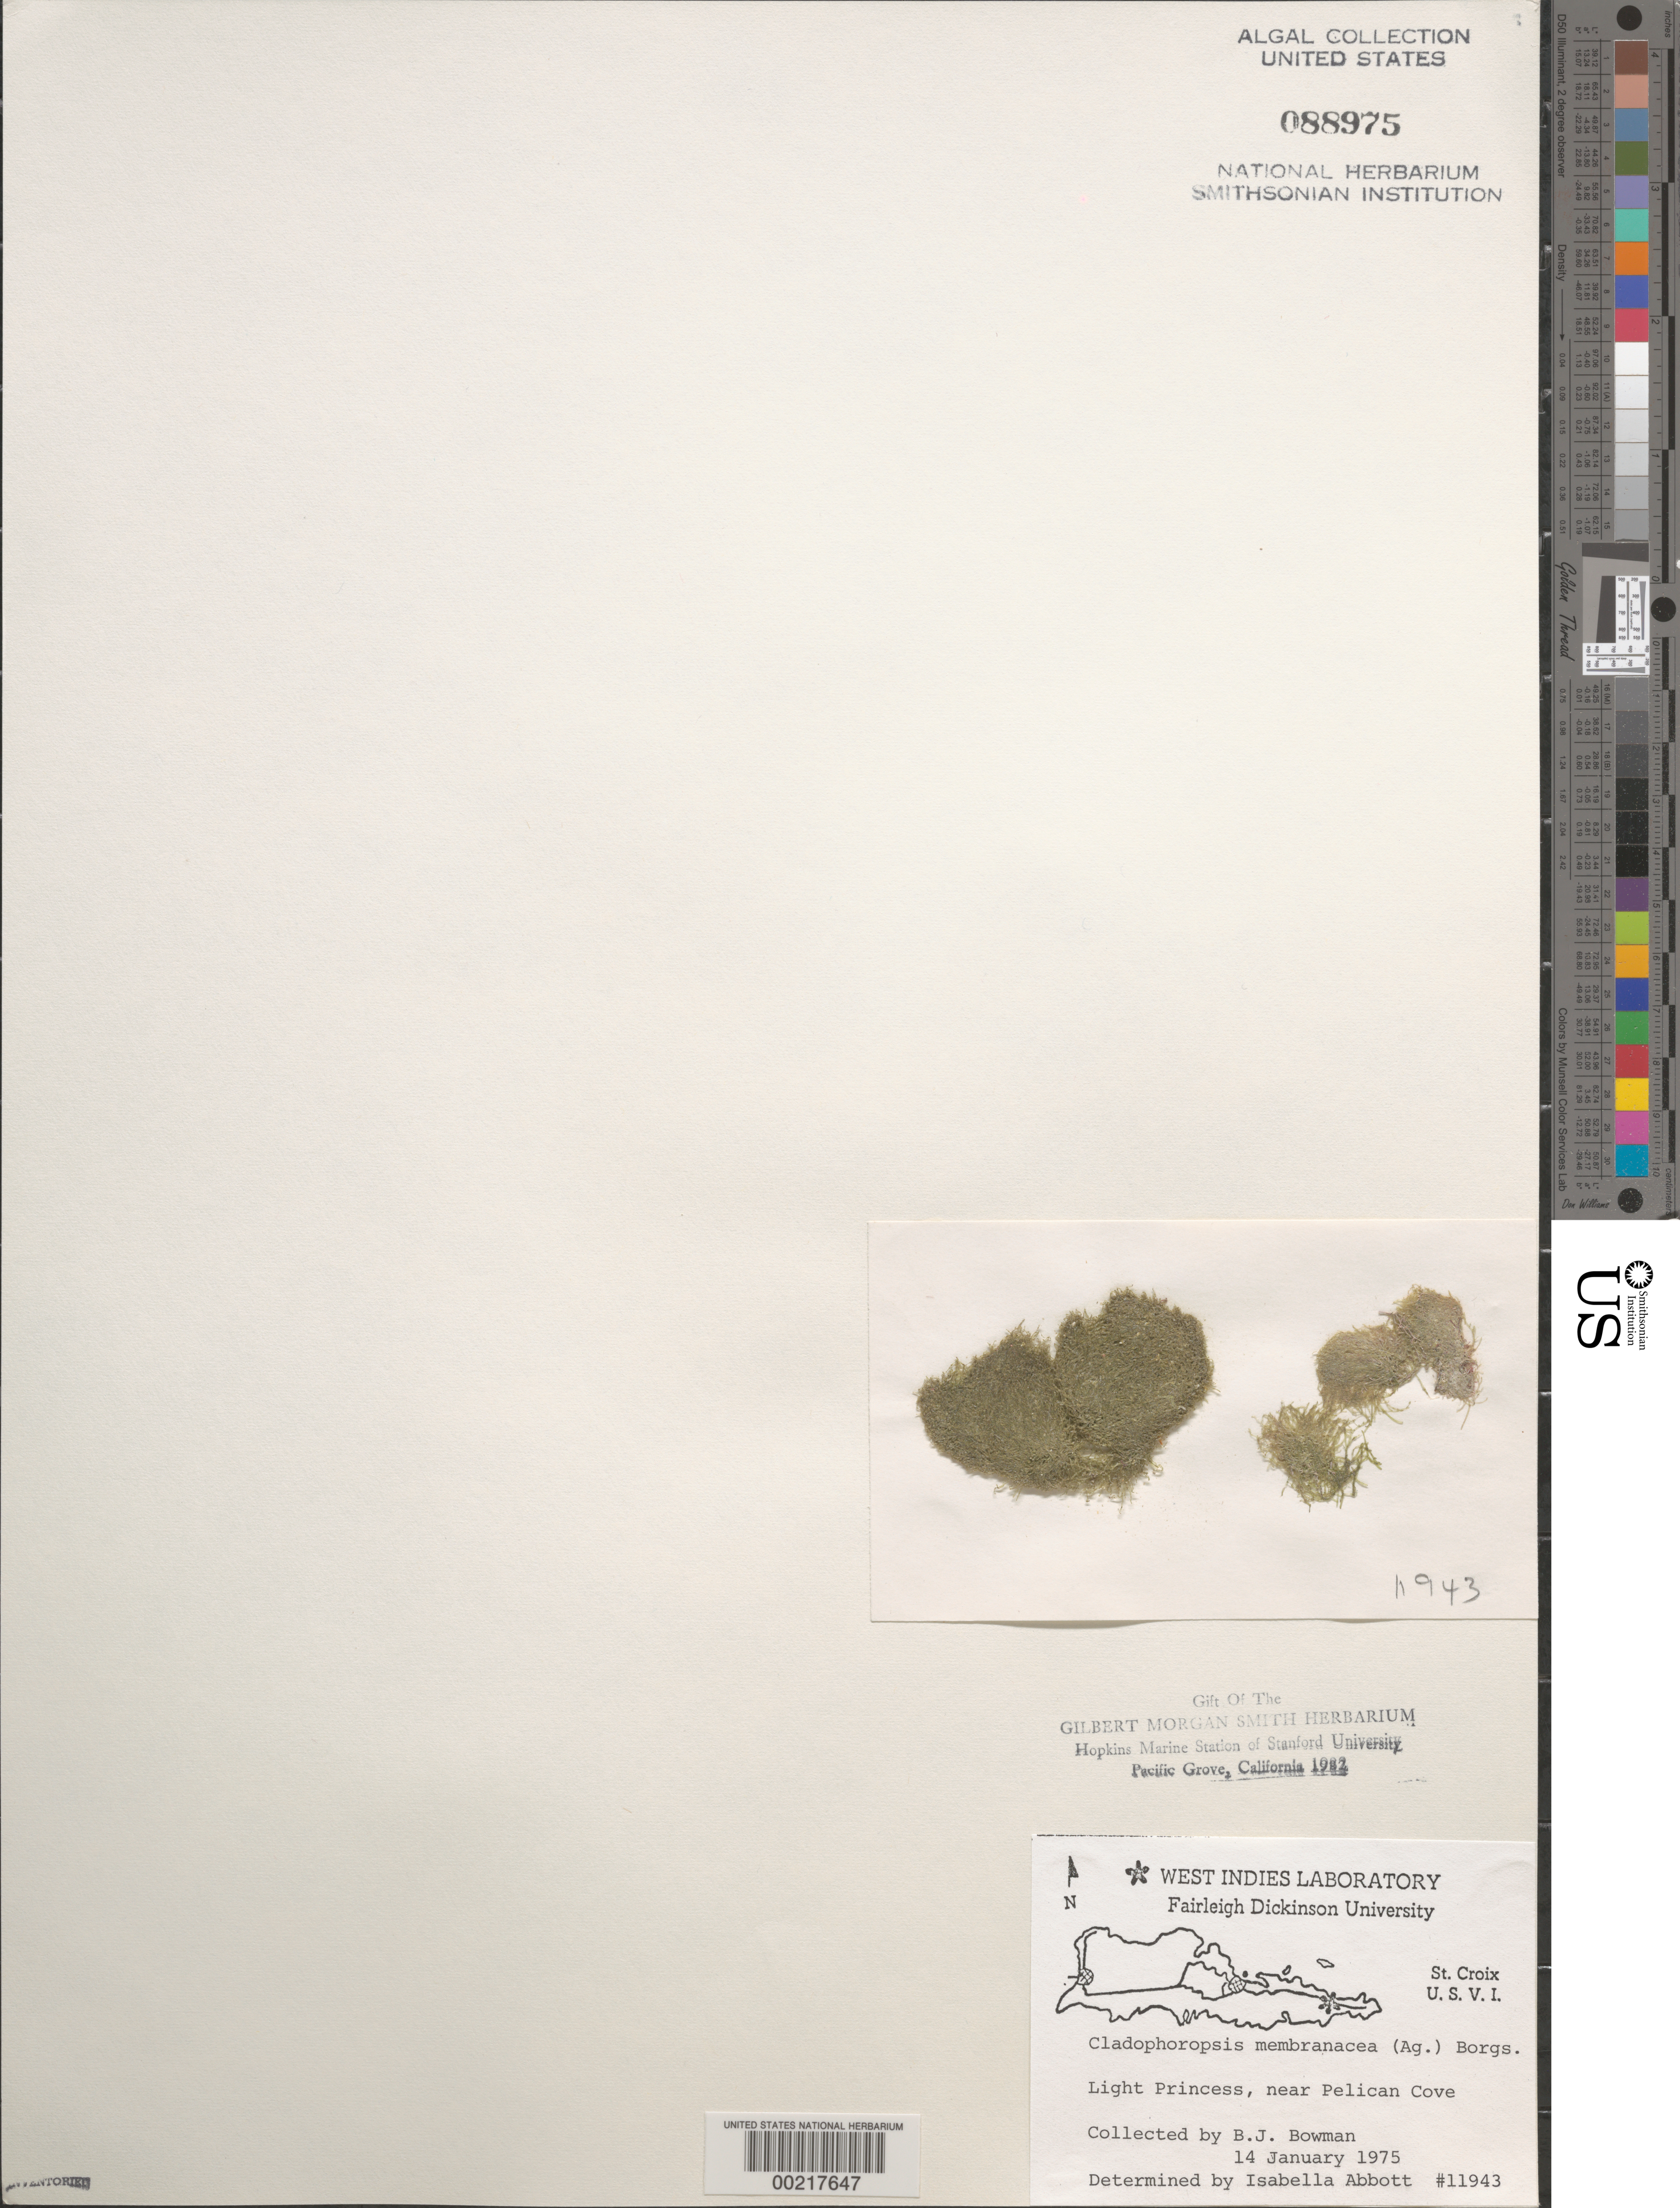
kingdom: Plantae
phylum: Chlorophyta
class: Ulvophyceae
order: Siphonocladales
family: Boodleaceae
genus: Cladophoropsis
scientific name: Cladophoropsis membranacea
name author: (Hofman-Bang) Børgesen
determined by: Abbott, Isabella A.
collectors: B. Bowman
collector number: IAA 11943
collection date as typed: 14 Jan 1975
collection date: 1975-01-14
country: U.S. Virgin Islands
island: St. Croix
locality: Light Princess, near Pelican Cove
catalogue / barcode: US 88975